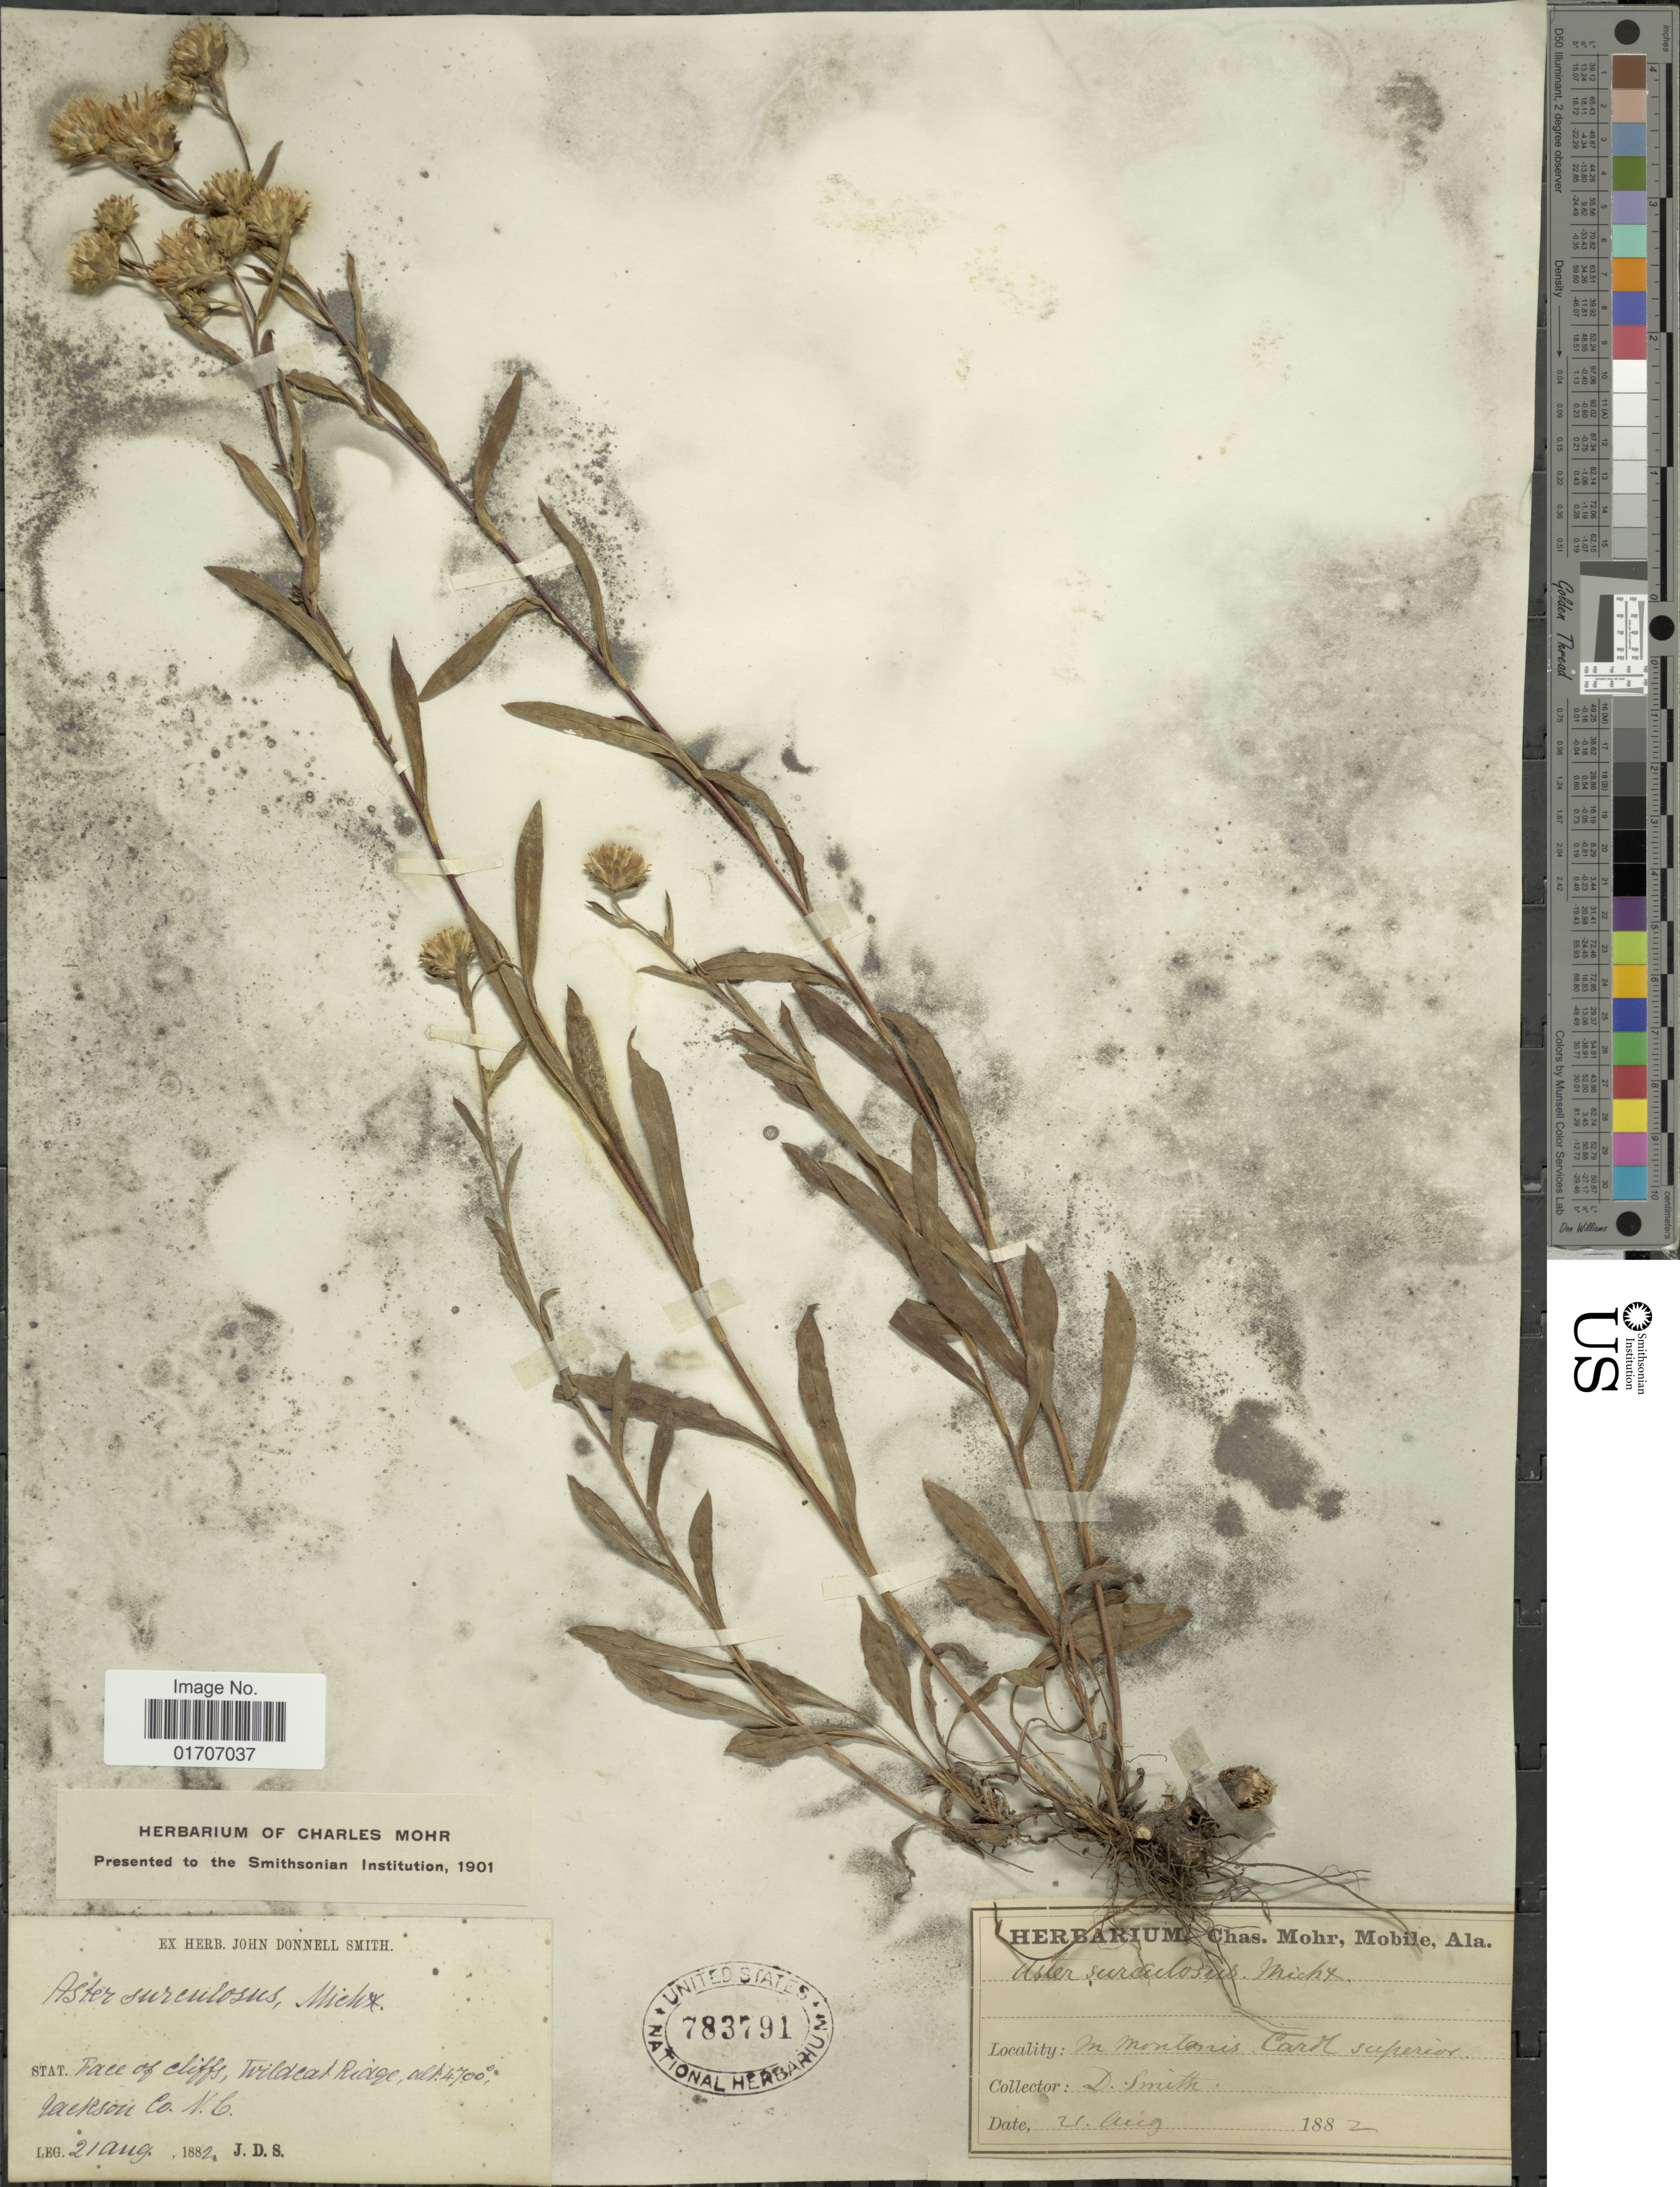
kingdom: Plantae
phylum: Tracheophyta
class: Magnoliopsida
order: Asterales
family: Asteraceae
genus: Eurybia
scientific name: Eurybia surculosa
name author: (Michx.) G.L. Nesom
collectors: J. Donnell Smith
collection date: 1882-08-21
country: United States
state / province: North Carolina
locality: Face of cliffs, Wildcat Ridge, Jackson Co., N.C.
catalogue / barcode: US 783791